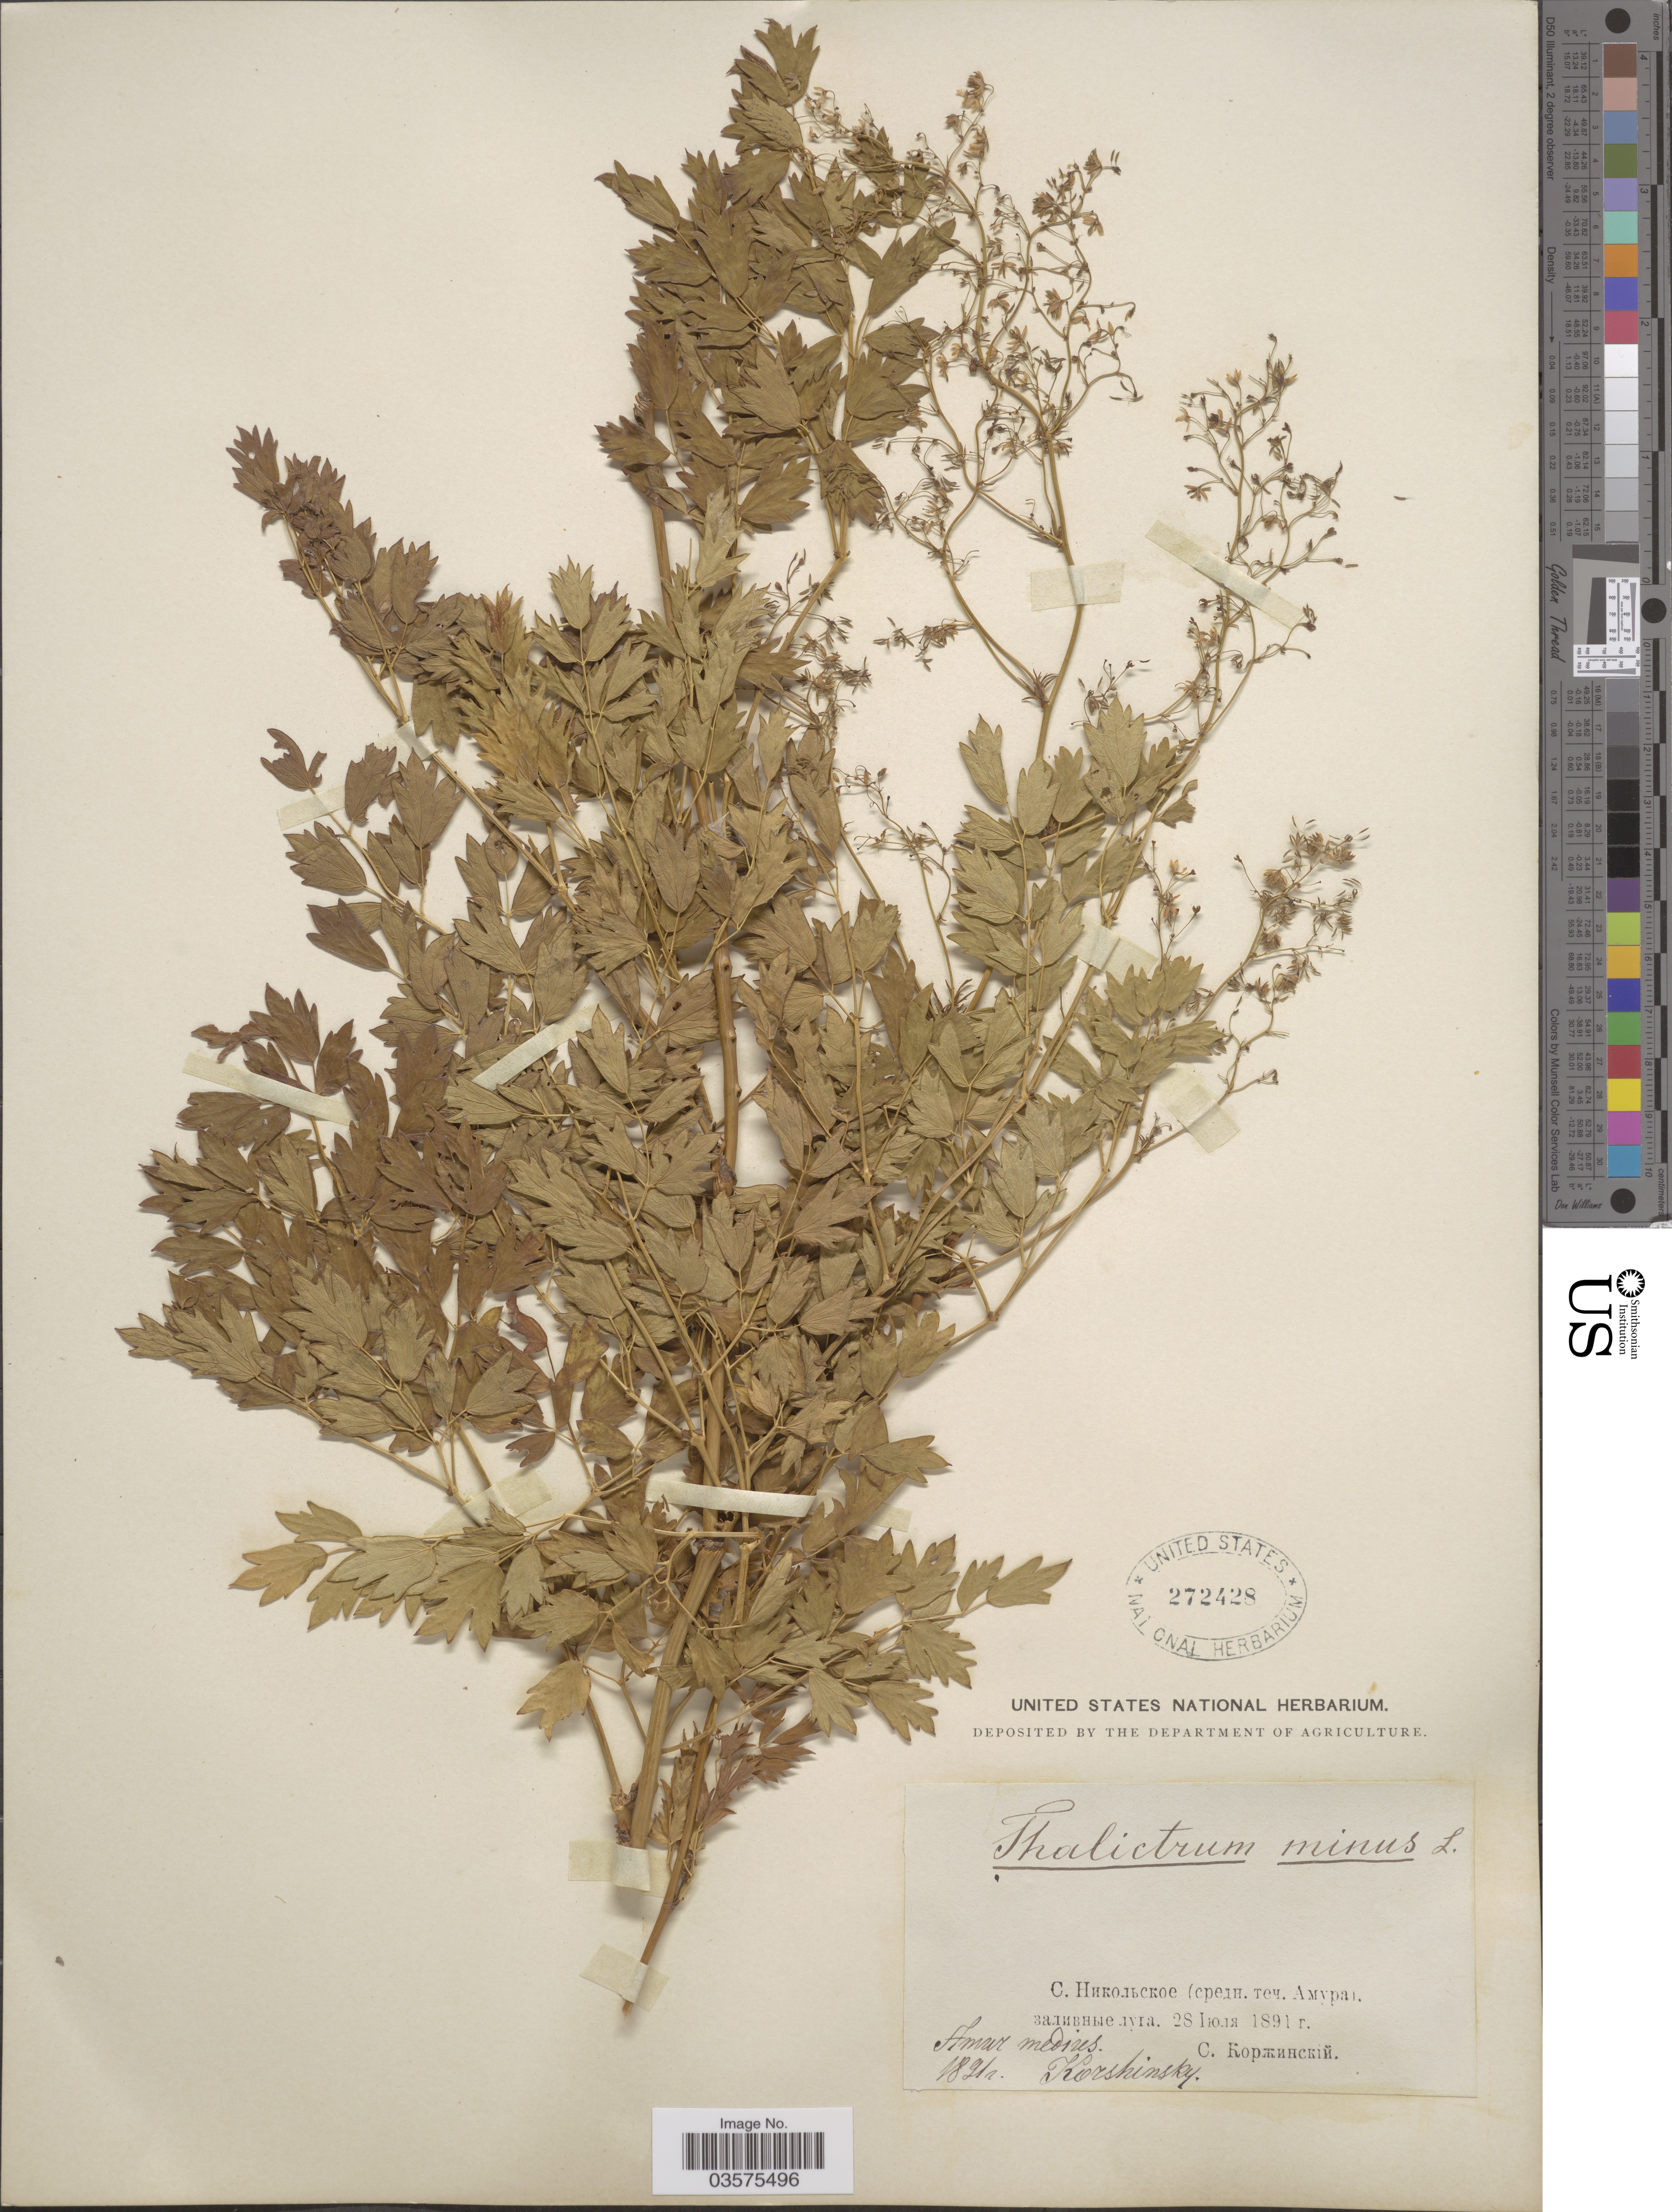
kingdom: Plantae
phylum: Tracheophyta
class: Magnoliopsida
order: Ranunculales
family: Ranunculaceae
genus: Thalictrum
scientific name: Thalictrum minus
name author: L.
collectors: Korshinsky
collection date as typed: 28 X 1891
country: Russian Federation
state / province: Amur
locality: Amur medius. X.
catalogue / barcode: US 272428